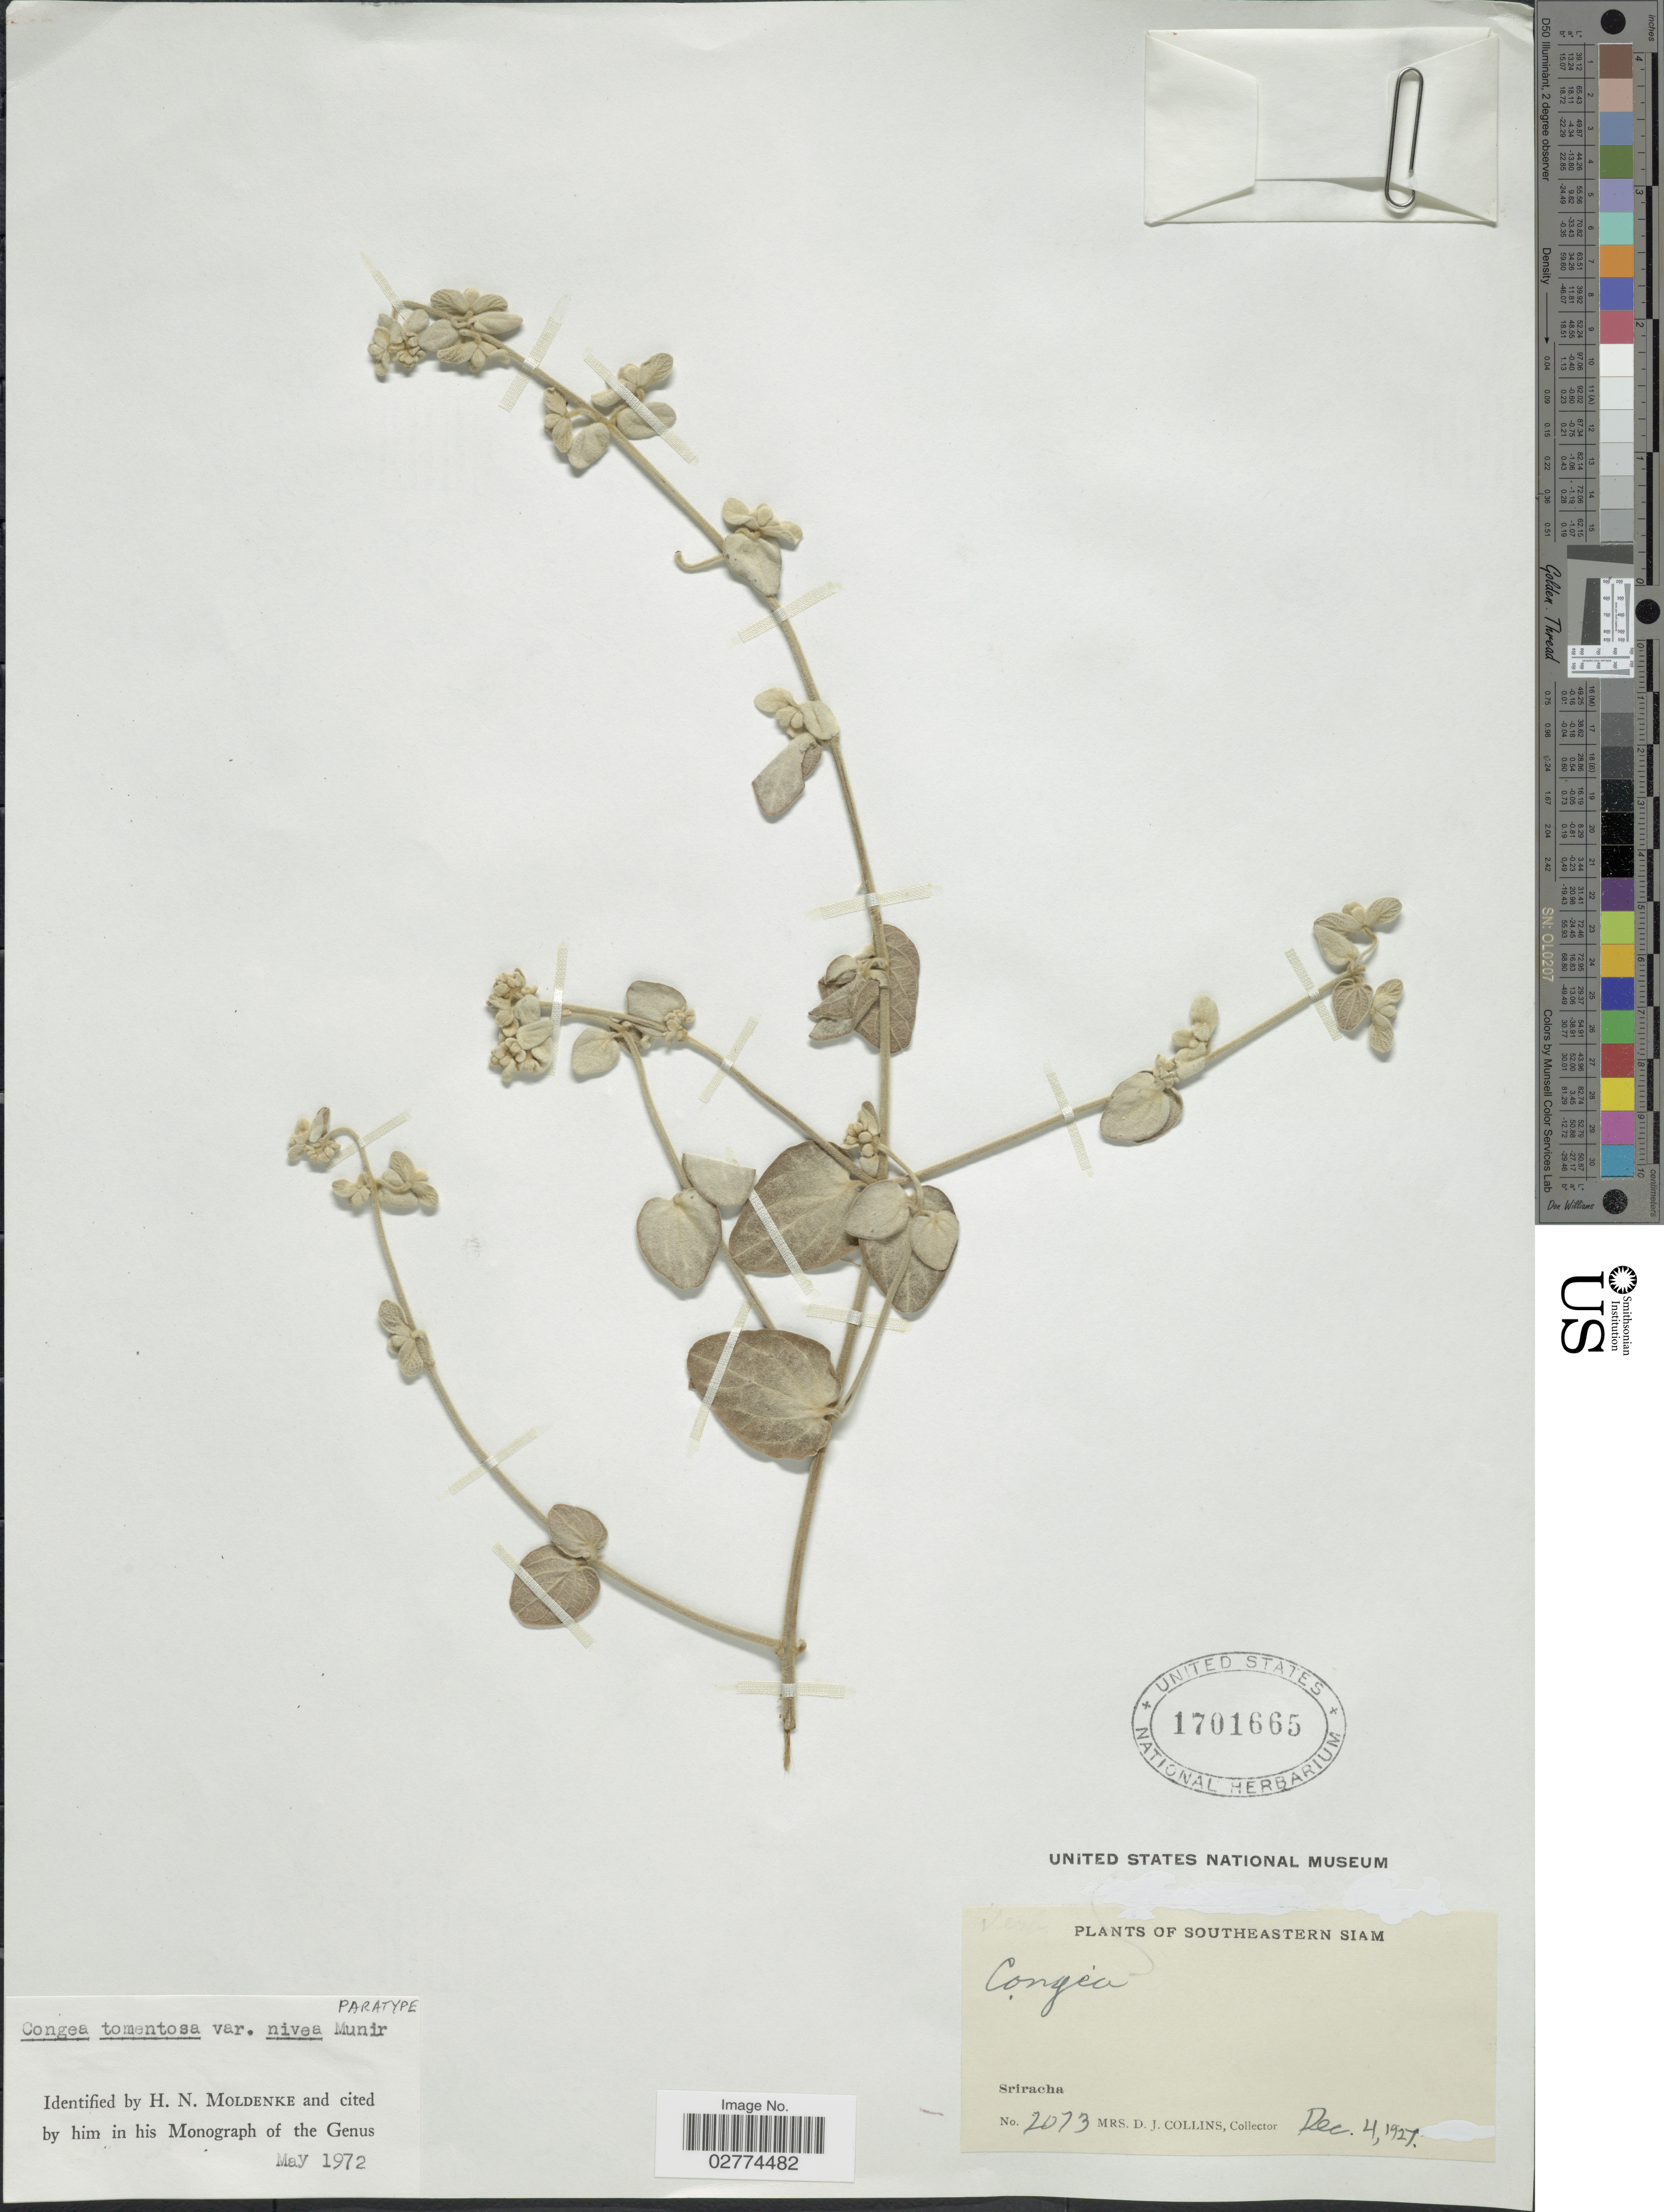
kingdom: Plantae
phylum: Tracheophyta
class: Magnoliopsida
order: Lamiales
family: Lamiaceae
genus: Congea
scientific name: Congea tomentosa var. nivea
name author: Munir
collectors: Mrs. D. J. Collins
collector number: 2073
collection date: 1927-12-04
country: Thailand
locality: Southeastern Siam. Sriracha.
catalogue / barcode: US 1701665